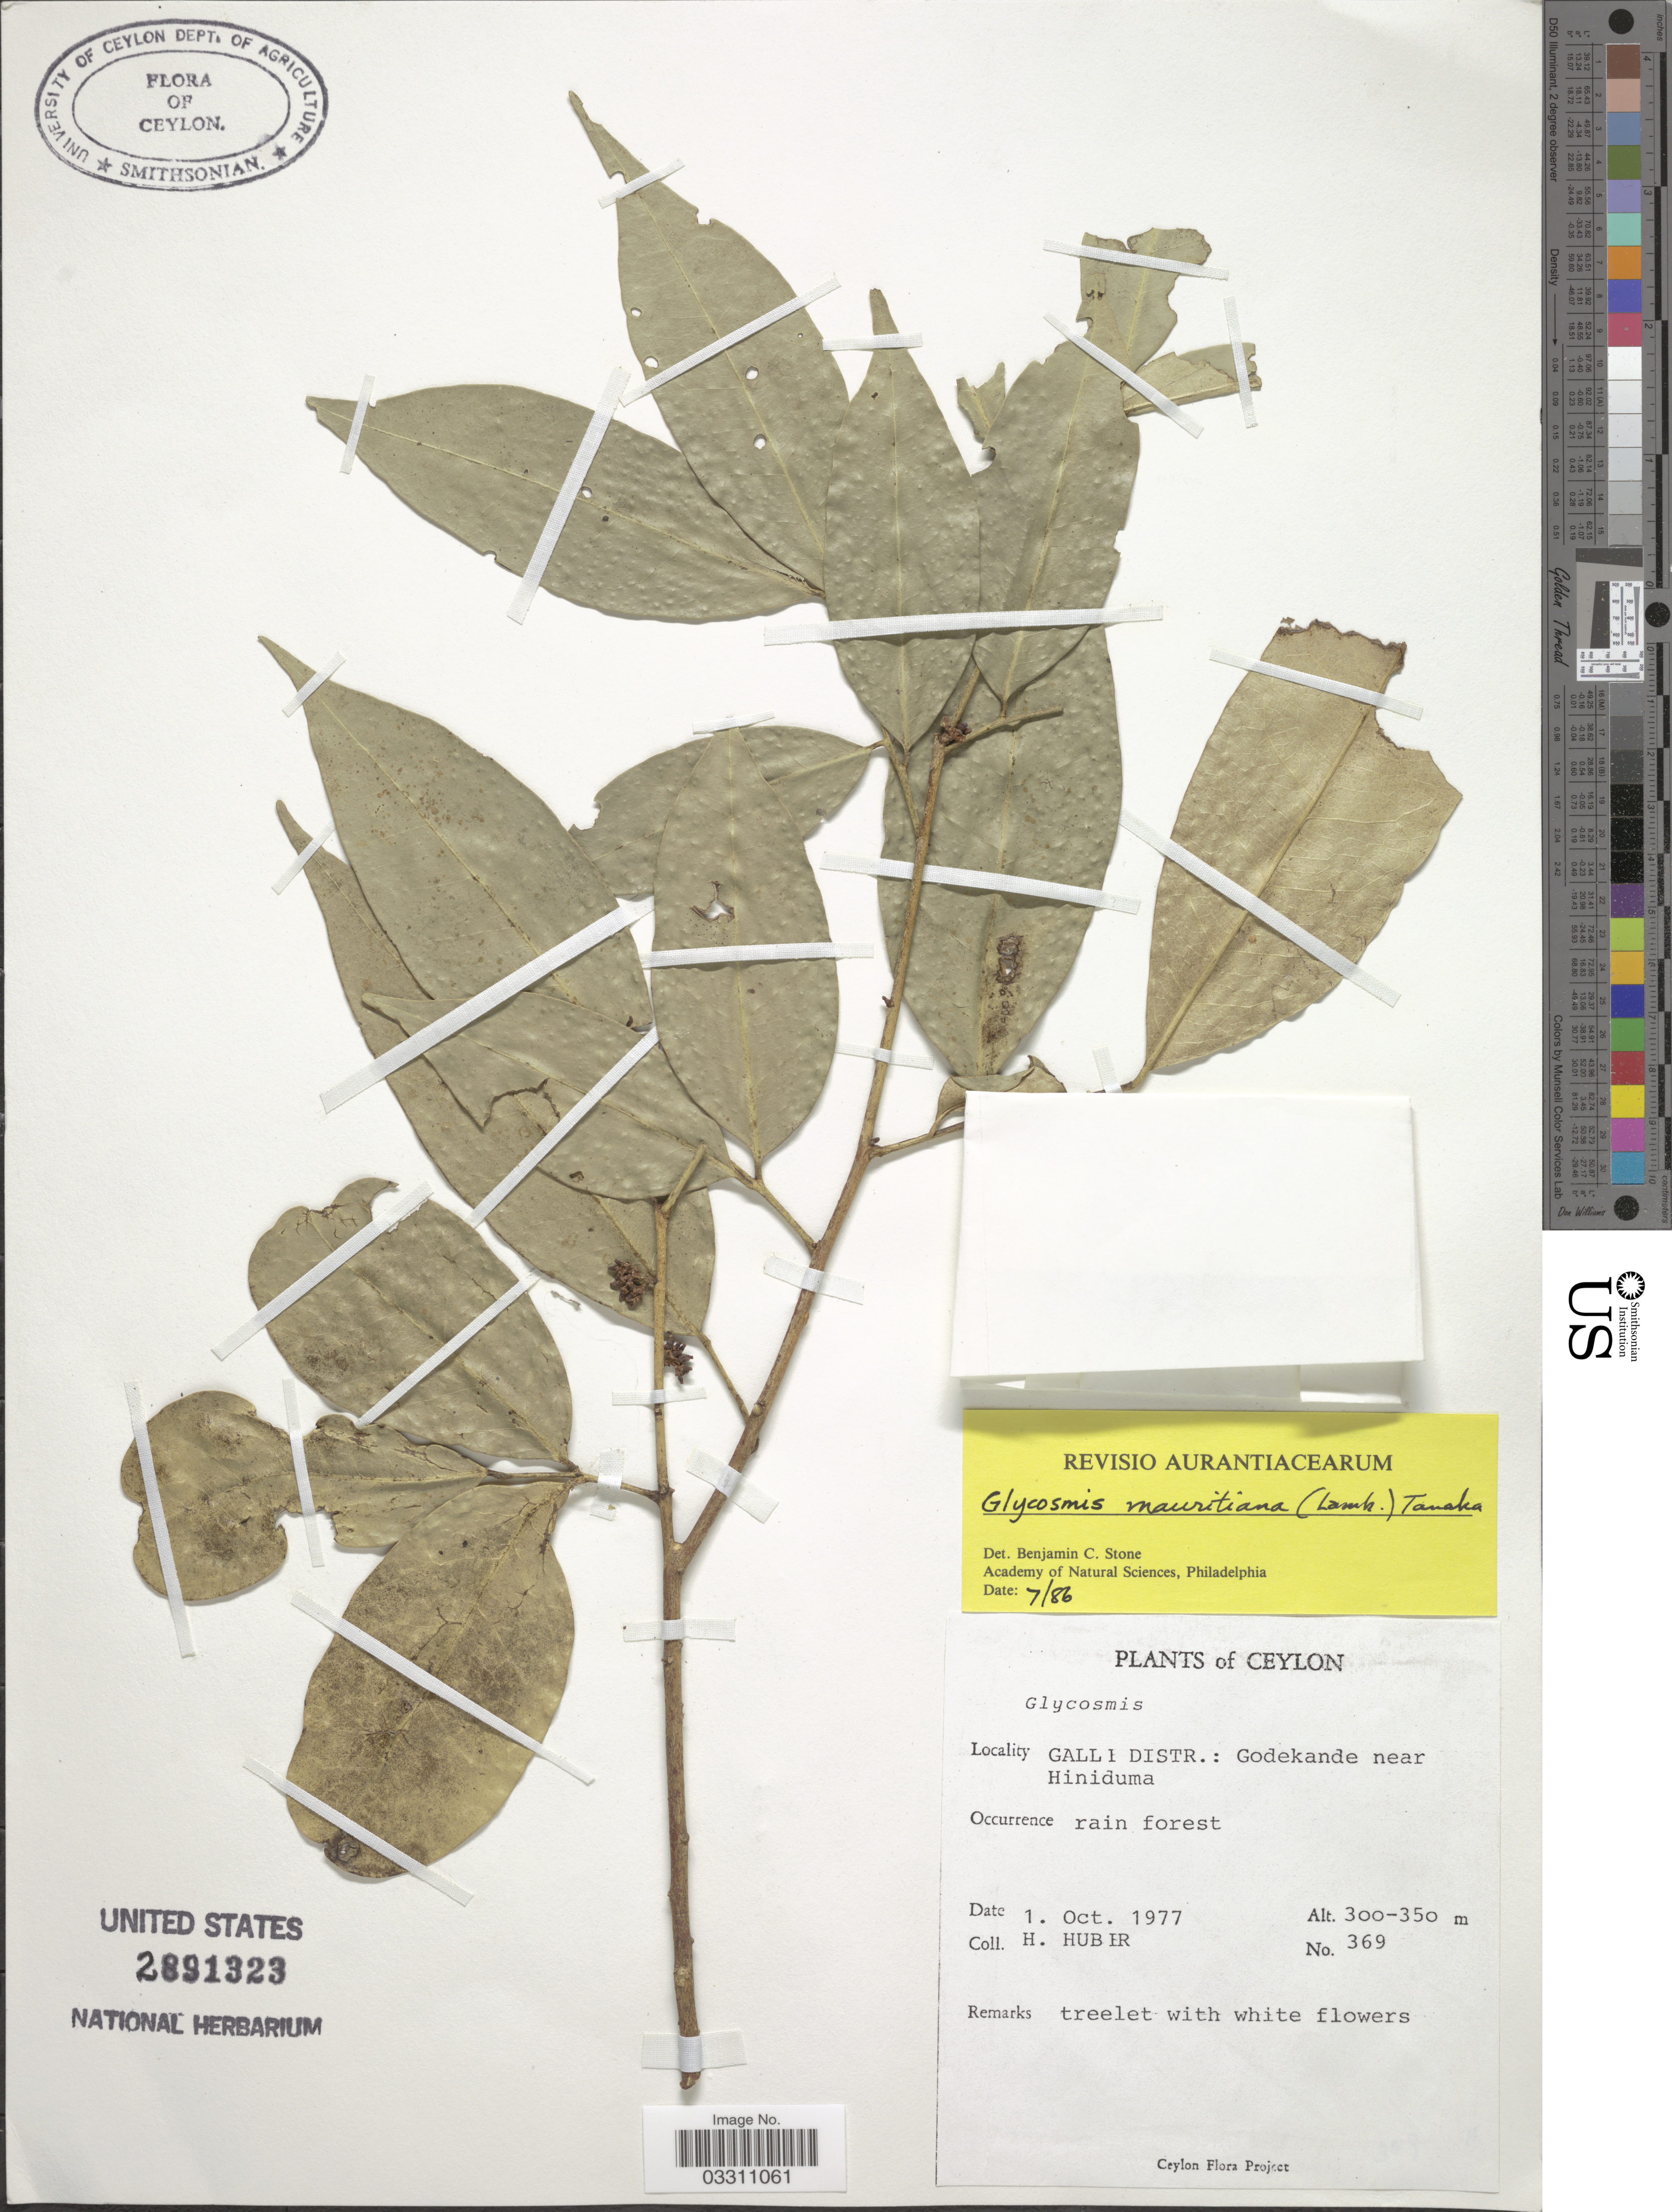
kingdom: Plantae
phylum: Tracheophyta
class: Magnoliopsida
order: Sapindales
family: Rutaceae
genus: Glycosmis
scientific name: Glycosmis mauritiana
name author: (Lamkey) Tanaka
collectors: H. Huber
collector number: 369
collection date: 1977-10-01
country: Sri Lanka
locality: Ceylon, Galle Distr.: Godekande near Hiniduma.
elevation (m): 300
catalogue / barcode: US 2891323